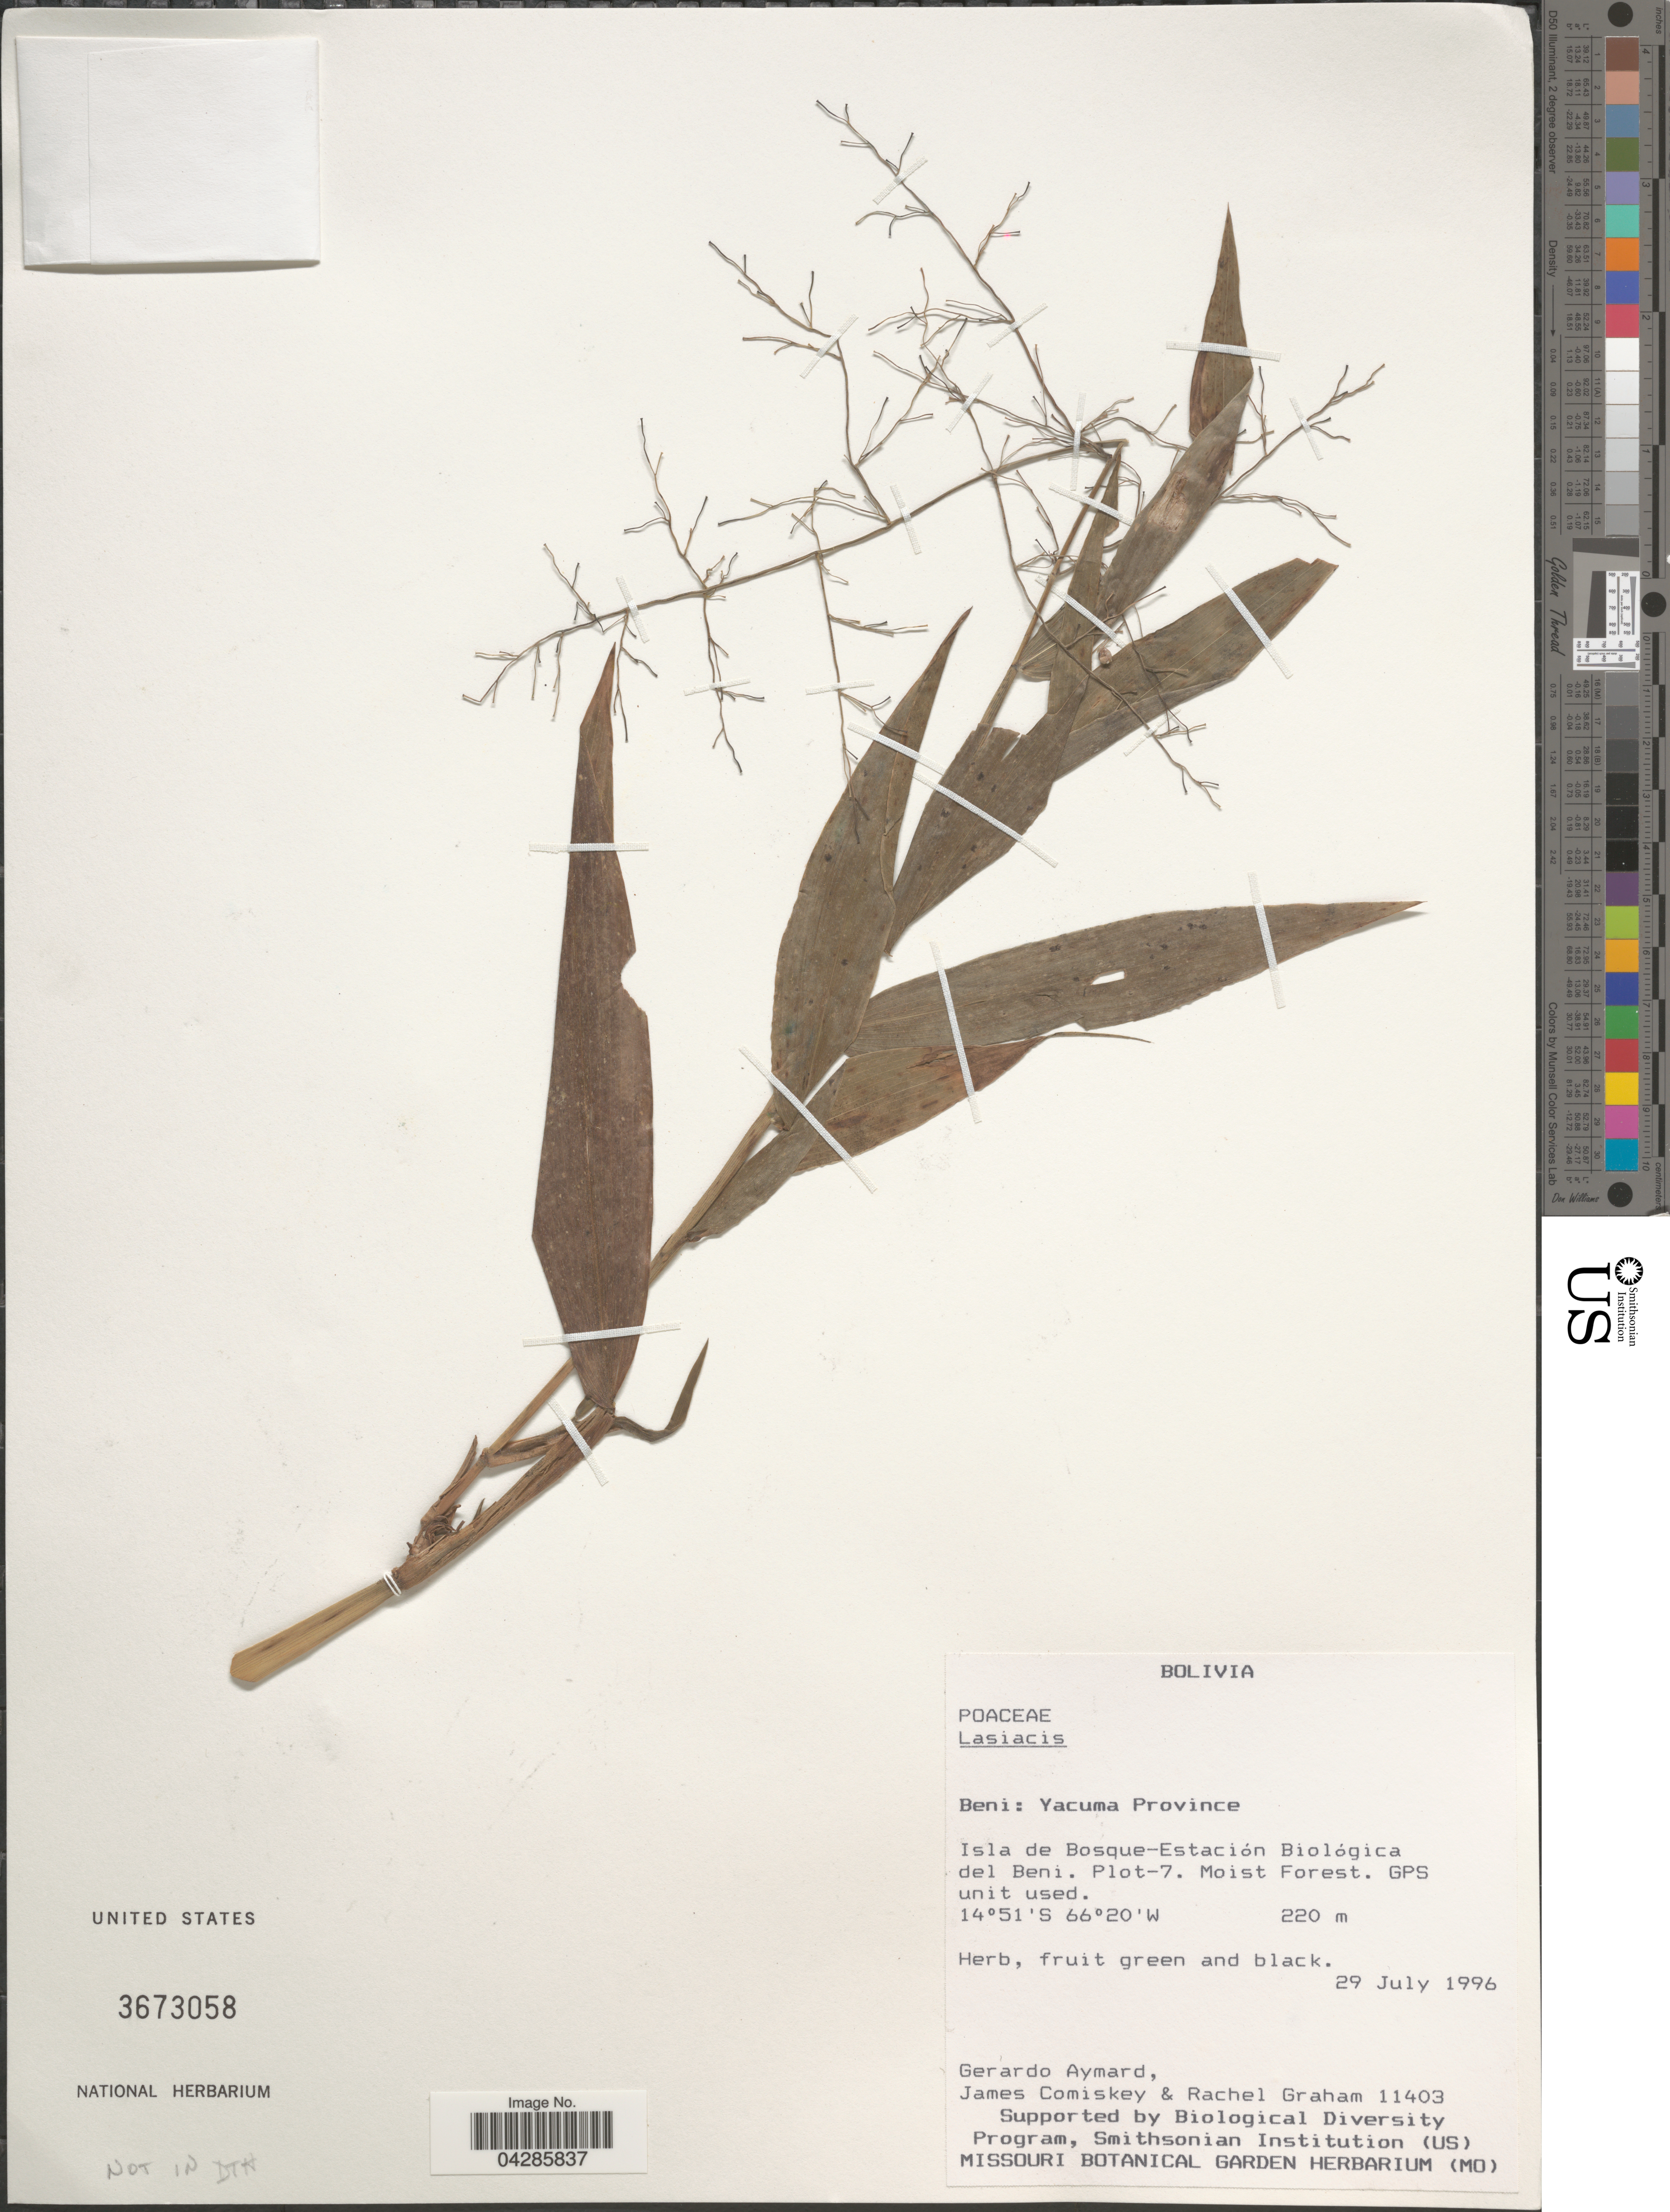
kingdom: Plantae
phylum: Tracheophyta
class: Liliopsida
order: Poales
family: Poaceae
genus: Lasiacis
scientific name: Lasiacis sp.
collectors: G. A. Aymard, J. A. Comiskey & R. Graham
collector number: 11403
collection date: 1996-07-29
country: Bolivia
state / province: Beni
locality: Beni: Yacuma Province. Isla de Bosque-Estación Biológica del Beni. Plot-7. Moist Forest.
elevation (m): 220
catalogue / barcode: US 3673058